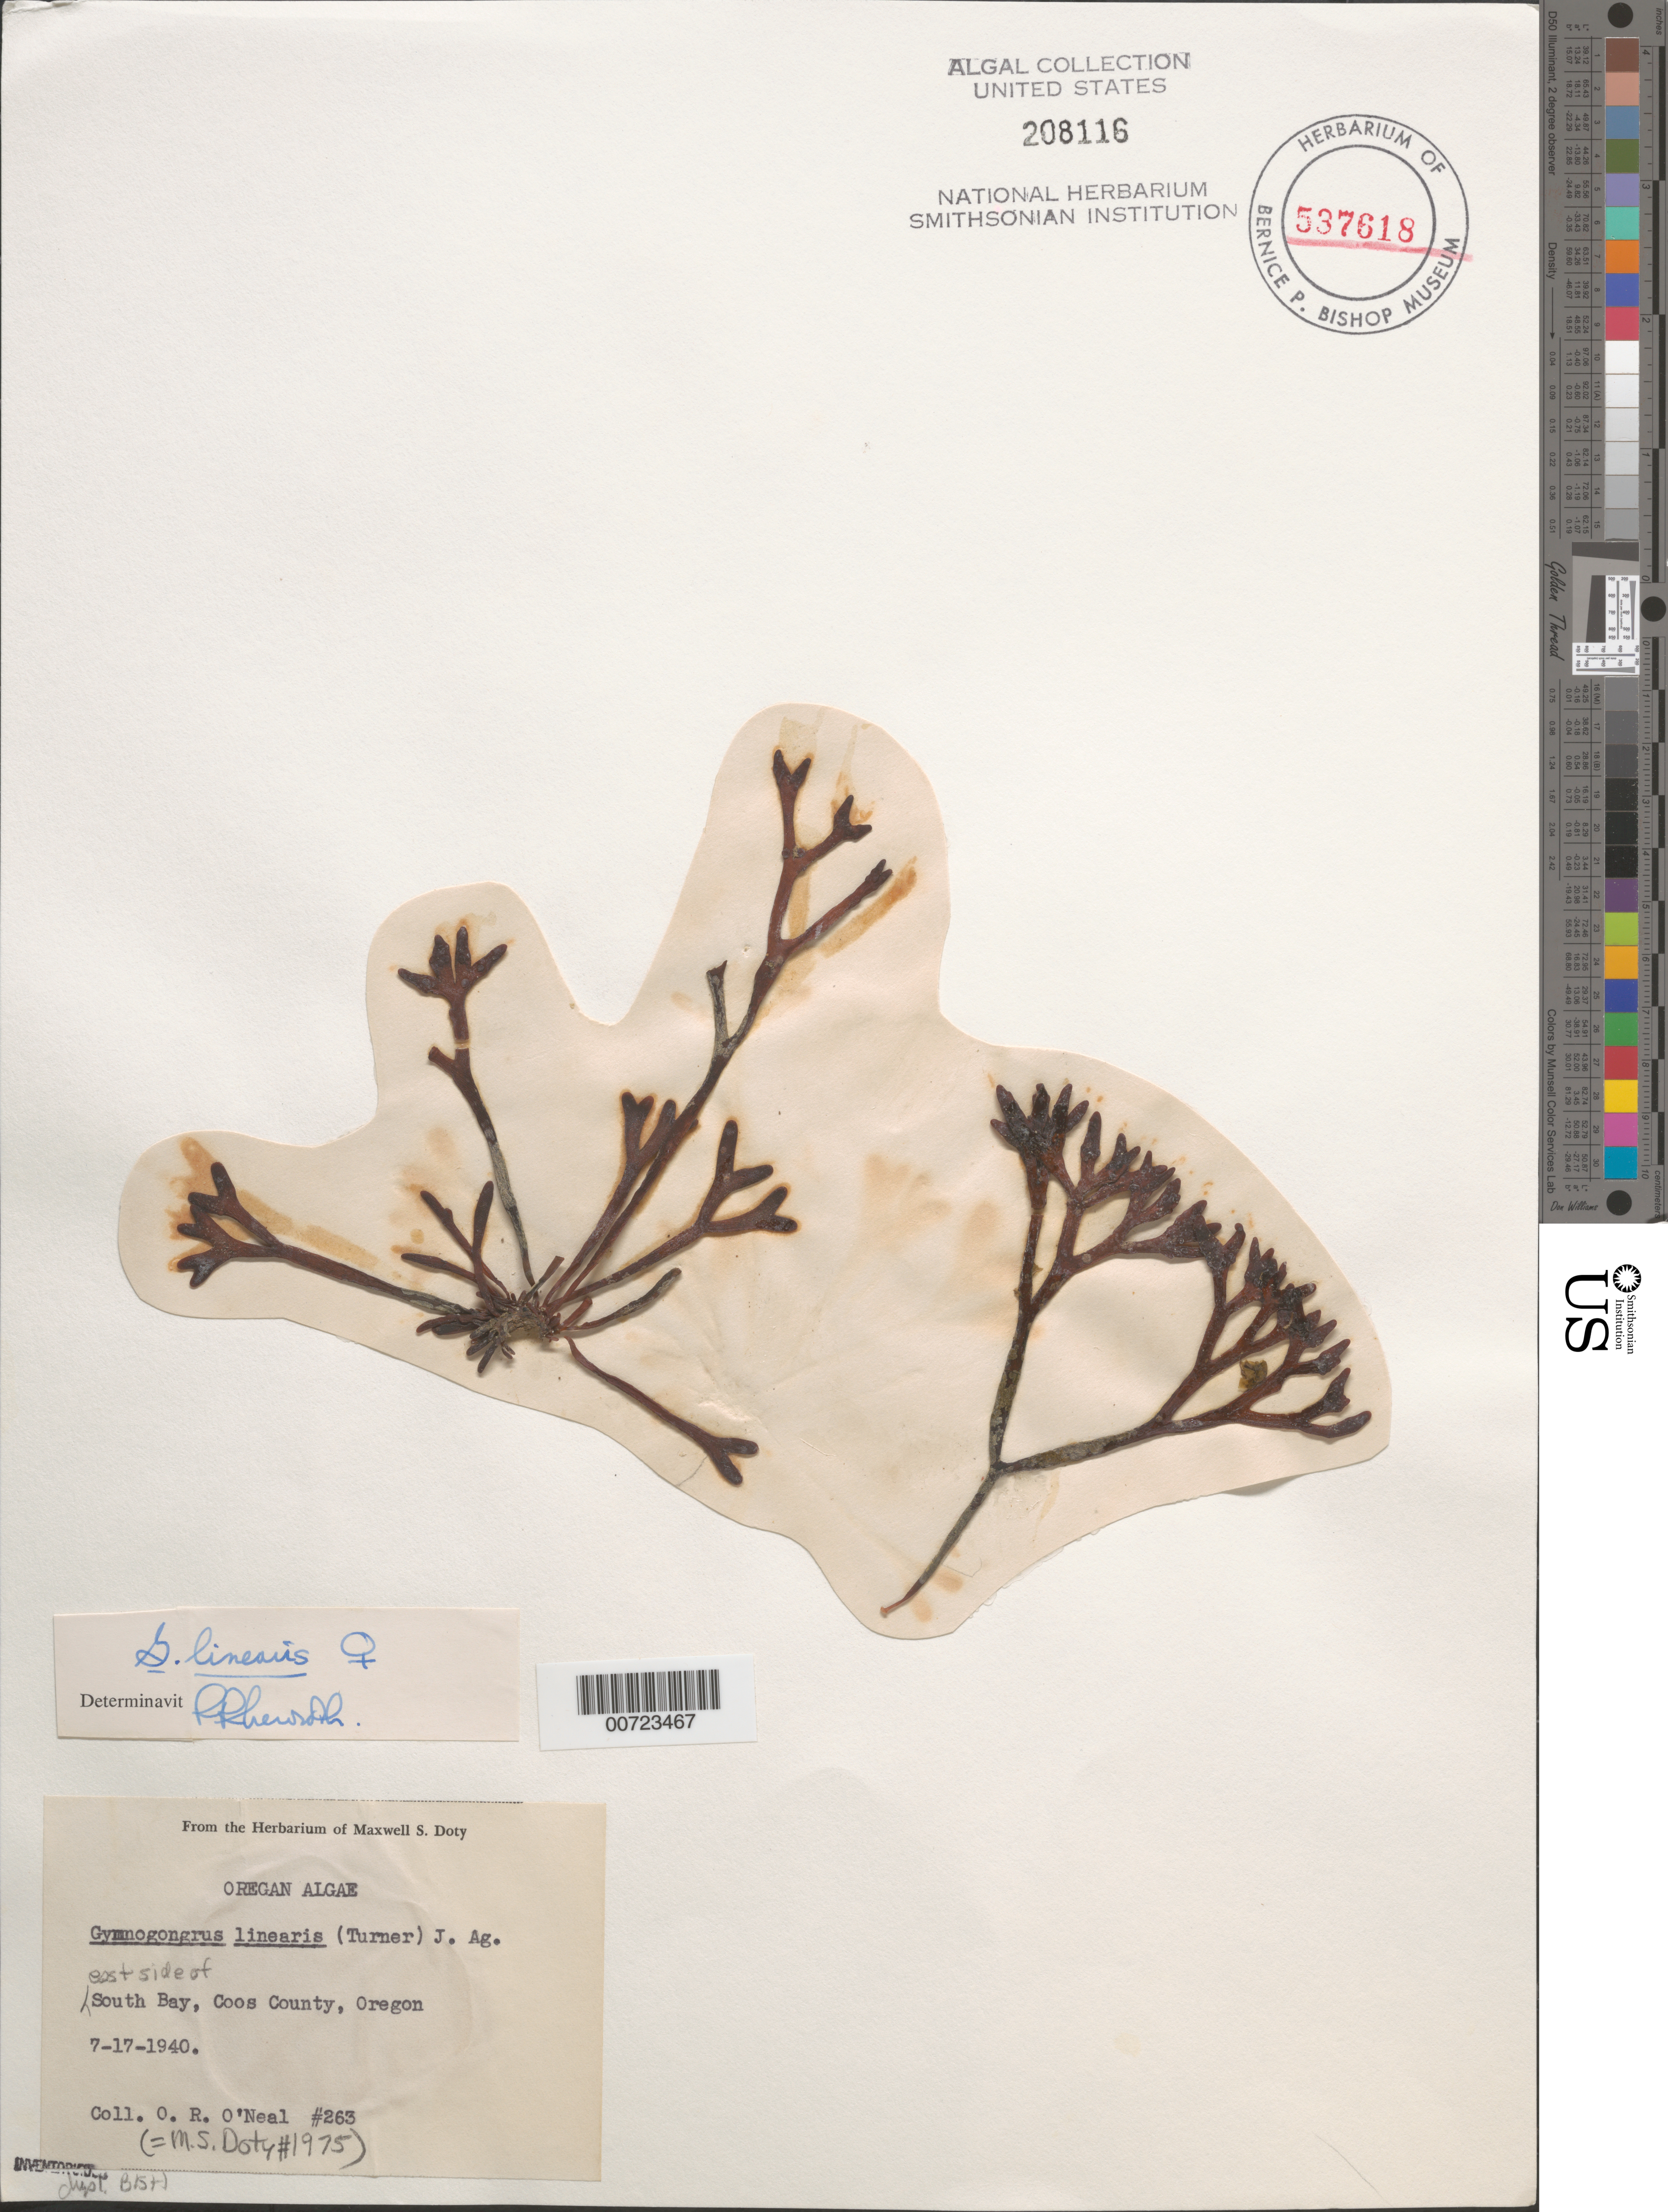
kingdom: Plantae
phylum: Rhodophyta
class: Florideophyceae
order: Gigartinales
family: Phyllophoraceae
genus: Ahnfeltiopsis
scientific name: Ahnfeltiopsis linearis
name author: (C. Agardh) P.C. Silva & DeCew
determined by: Algae name updating Project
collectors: O. O'Neal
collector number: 263 & MSD 1975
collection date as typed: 17 Jul 1940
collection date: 1940-07-17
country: United States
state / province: Oregon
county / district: Coos County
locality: South Bay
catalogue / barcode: US 208116